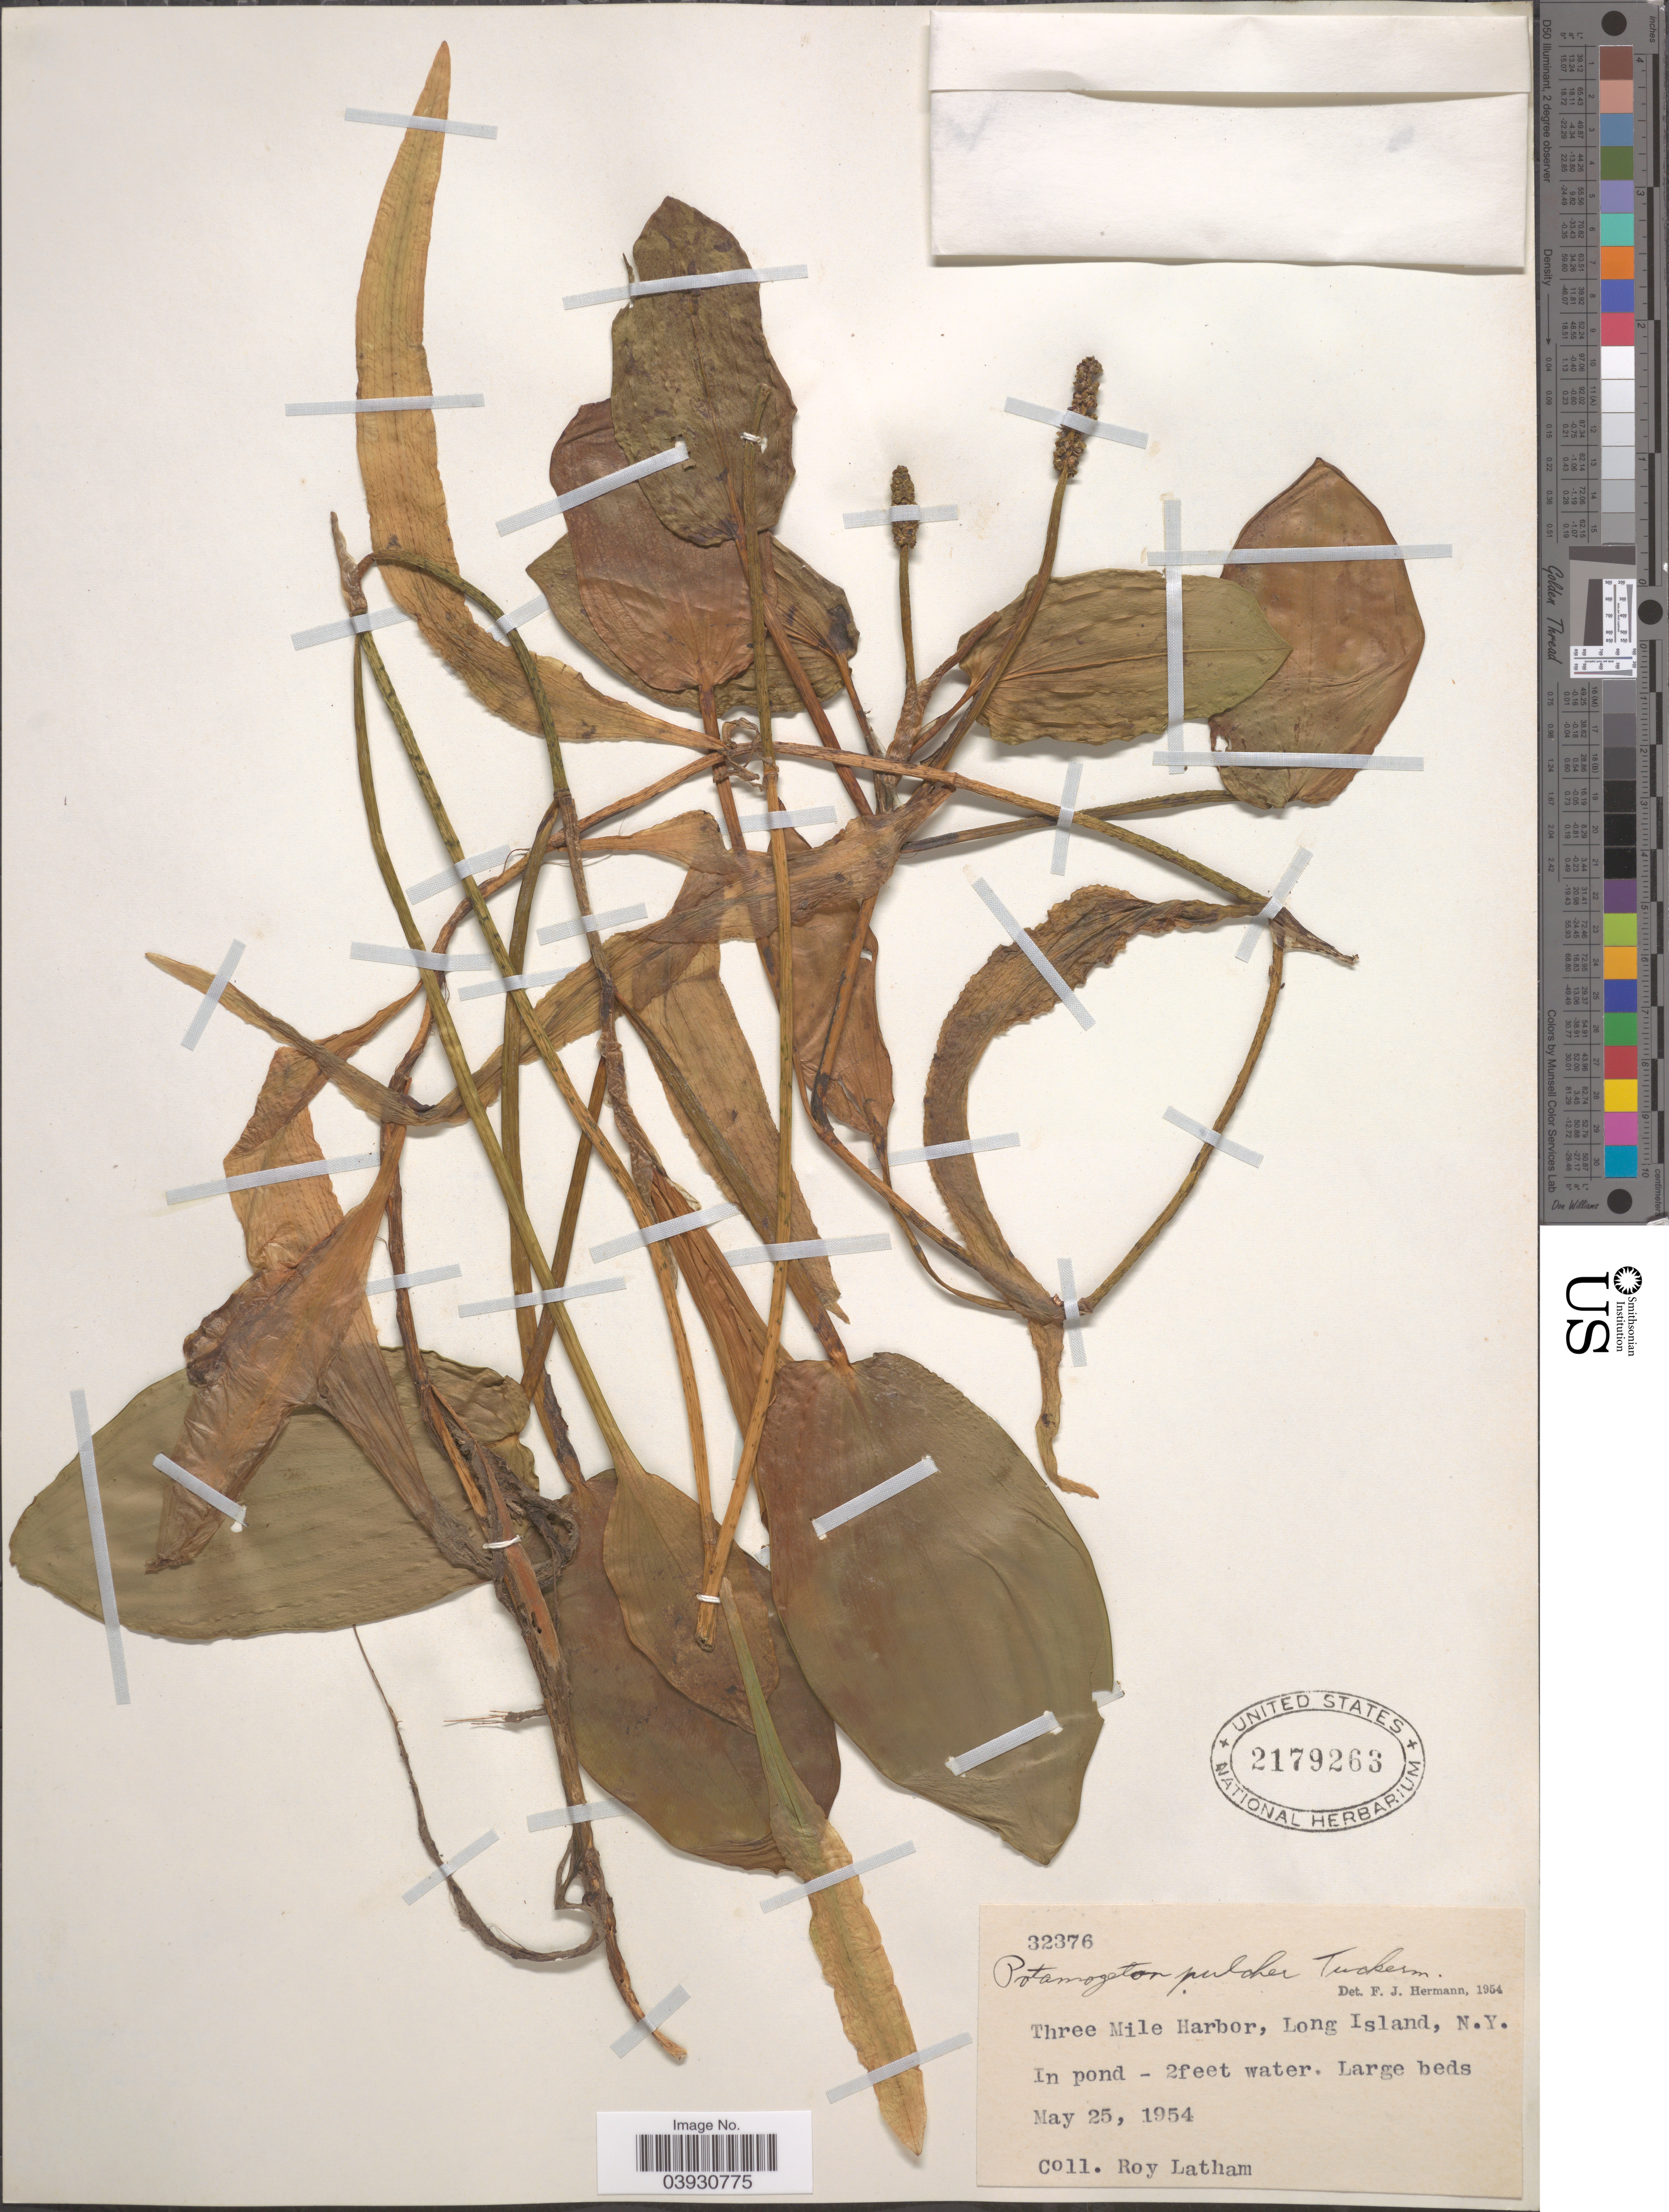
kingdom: Plantae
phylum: Tracheophyta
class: Liliopsida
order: Alismatales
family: Potamogetonaceae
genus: Potamogeton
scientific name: Potamogeton pulcher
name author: Tuck.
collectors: R. Latham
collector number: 32376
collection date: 1954-05-25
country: United States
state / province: New York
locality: Three Mile Harbor, Long Island.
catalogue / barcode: US 2179263